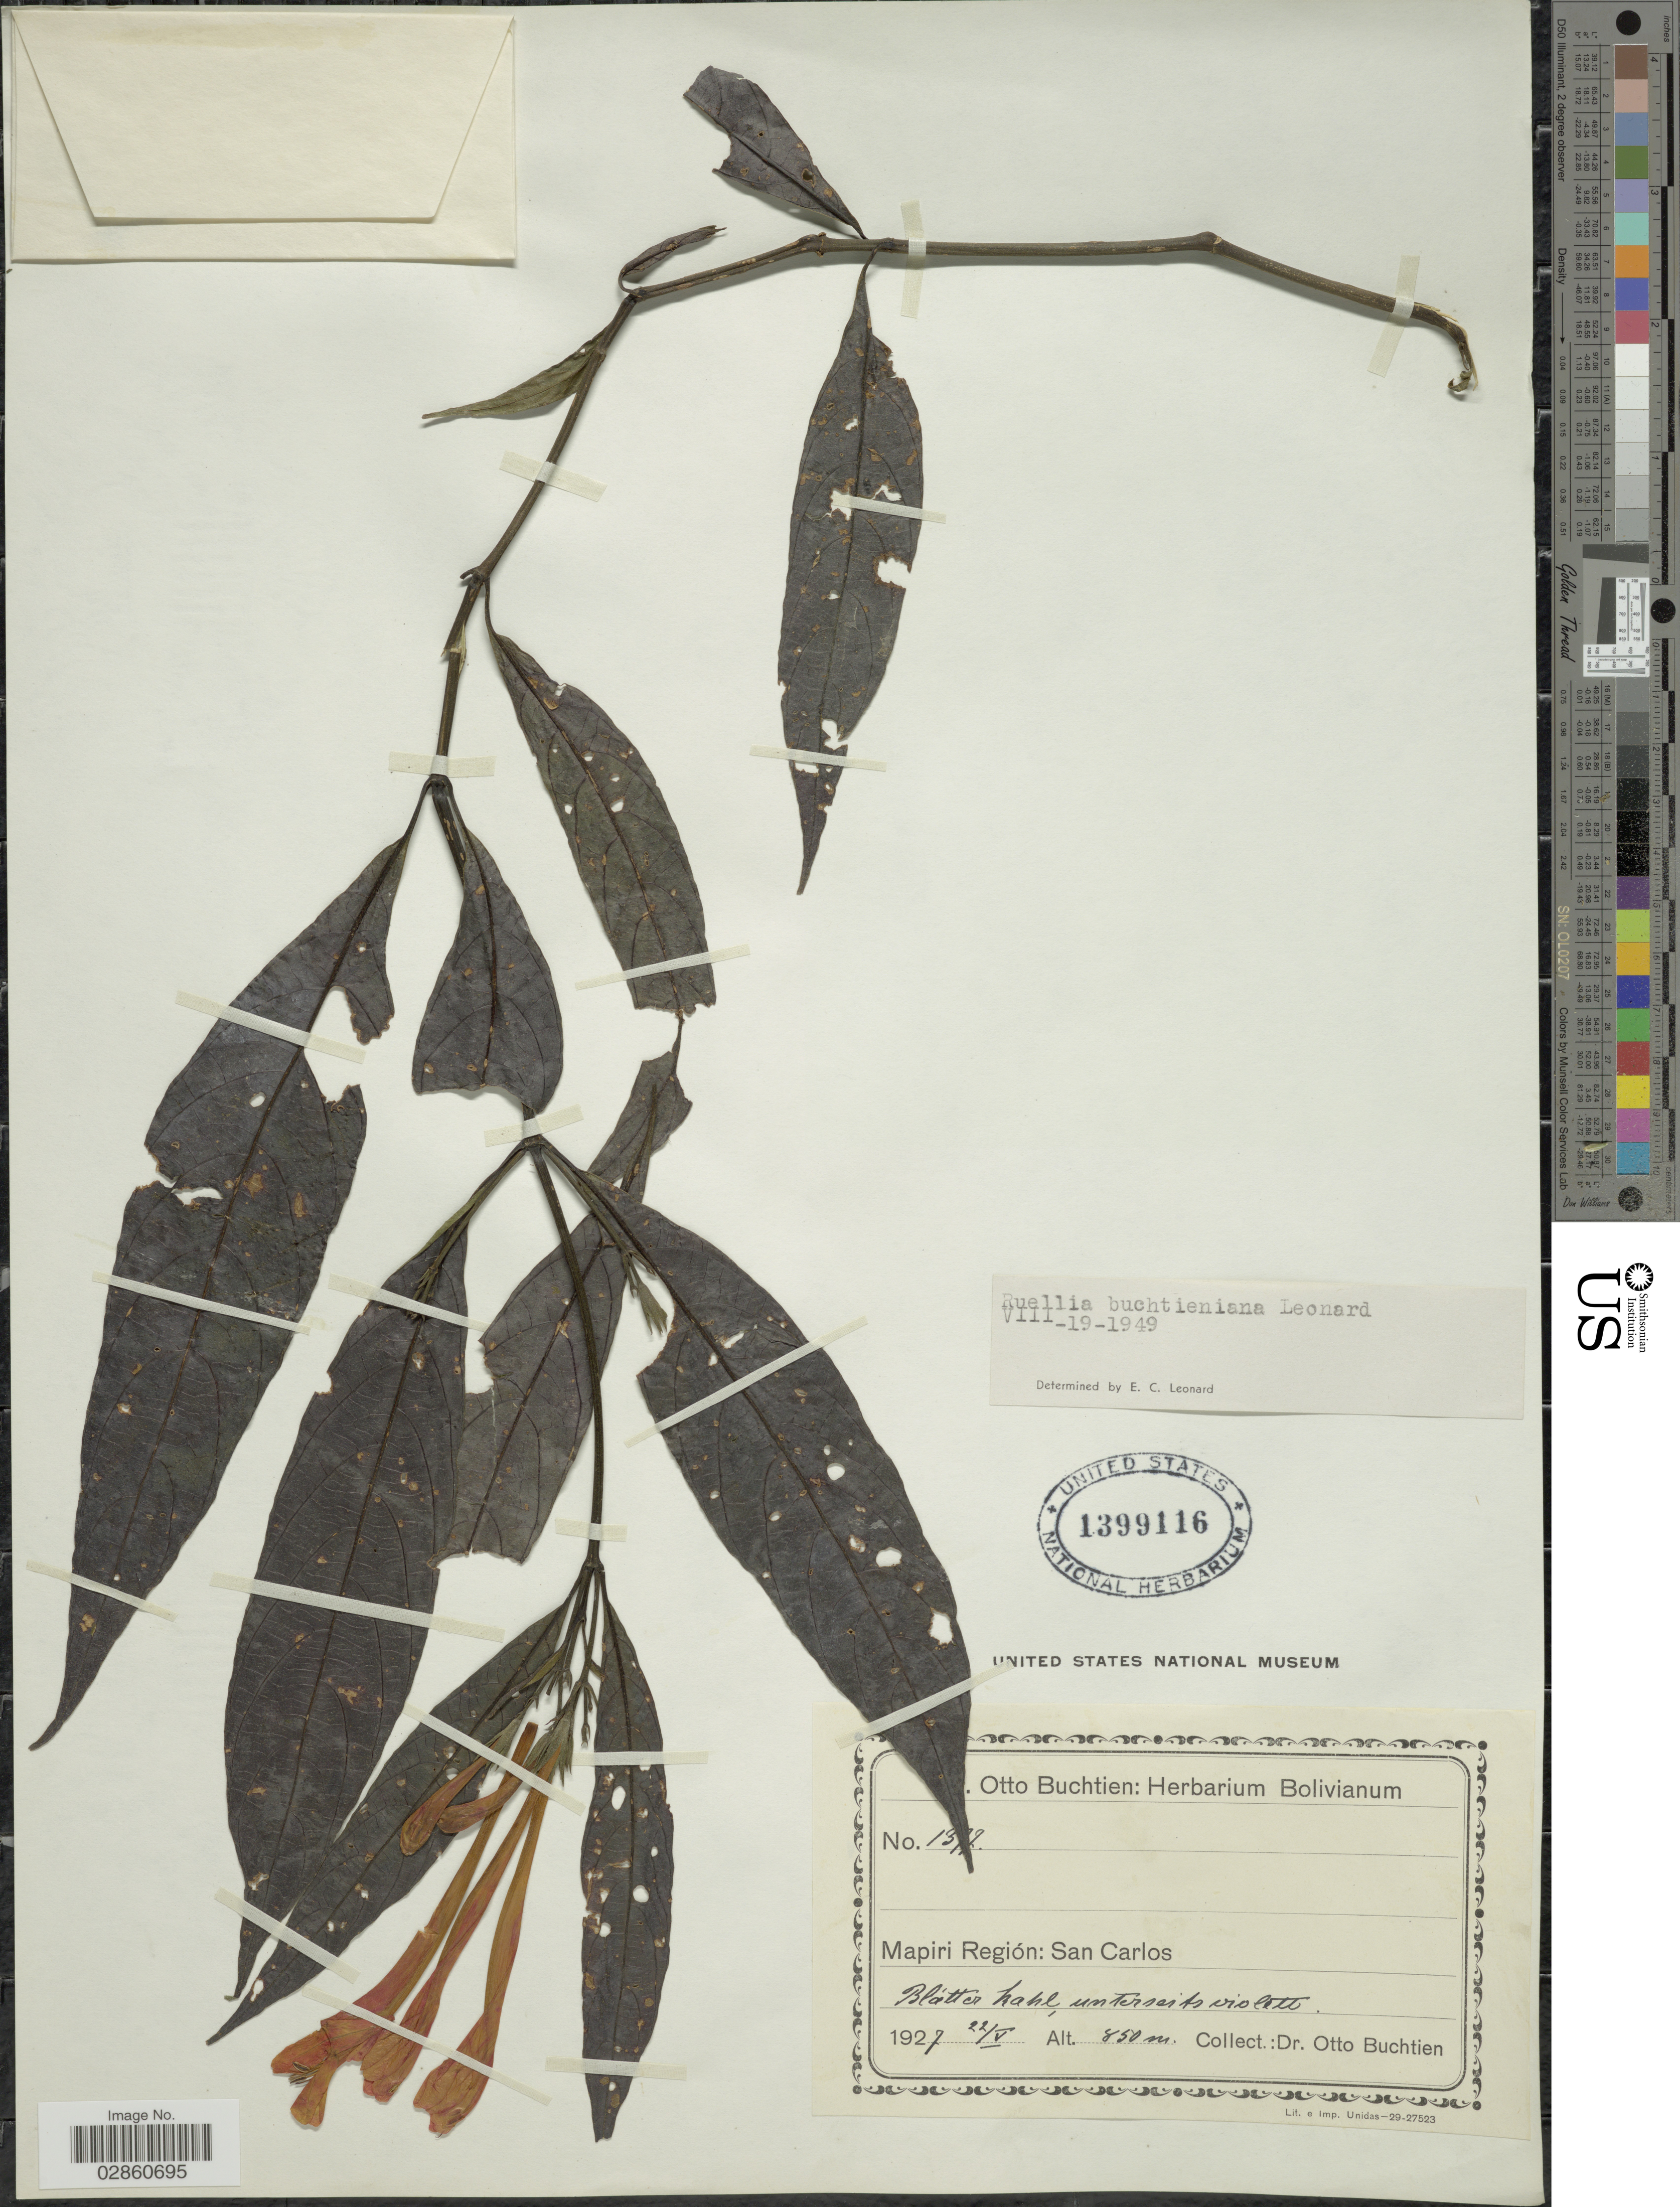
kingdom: Plantae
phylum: Tracheophyta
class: Magnoliopsida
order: Lamiales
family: Acanthaceae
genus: Ruellia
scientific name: Ruellia haenkeana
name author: (Nees) Wassh.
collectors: O. Buchtien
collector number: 1377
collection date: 1927-05-22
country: Bolivia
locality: Mapiri Región: San Carlos.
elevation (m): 850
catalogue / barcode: US 1399116